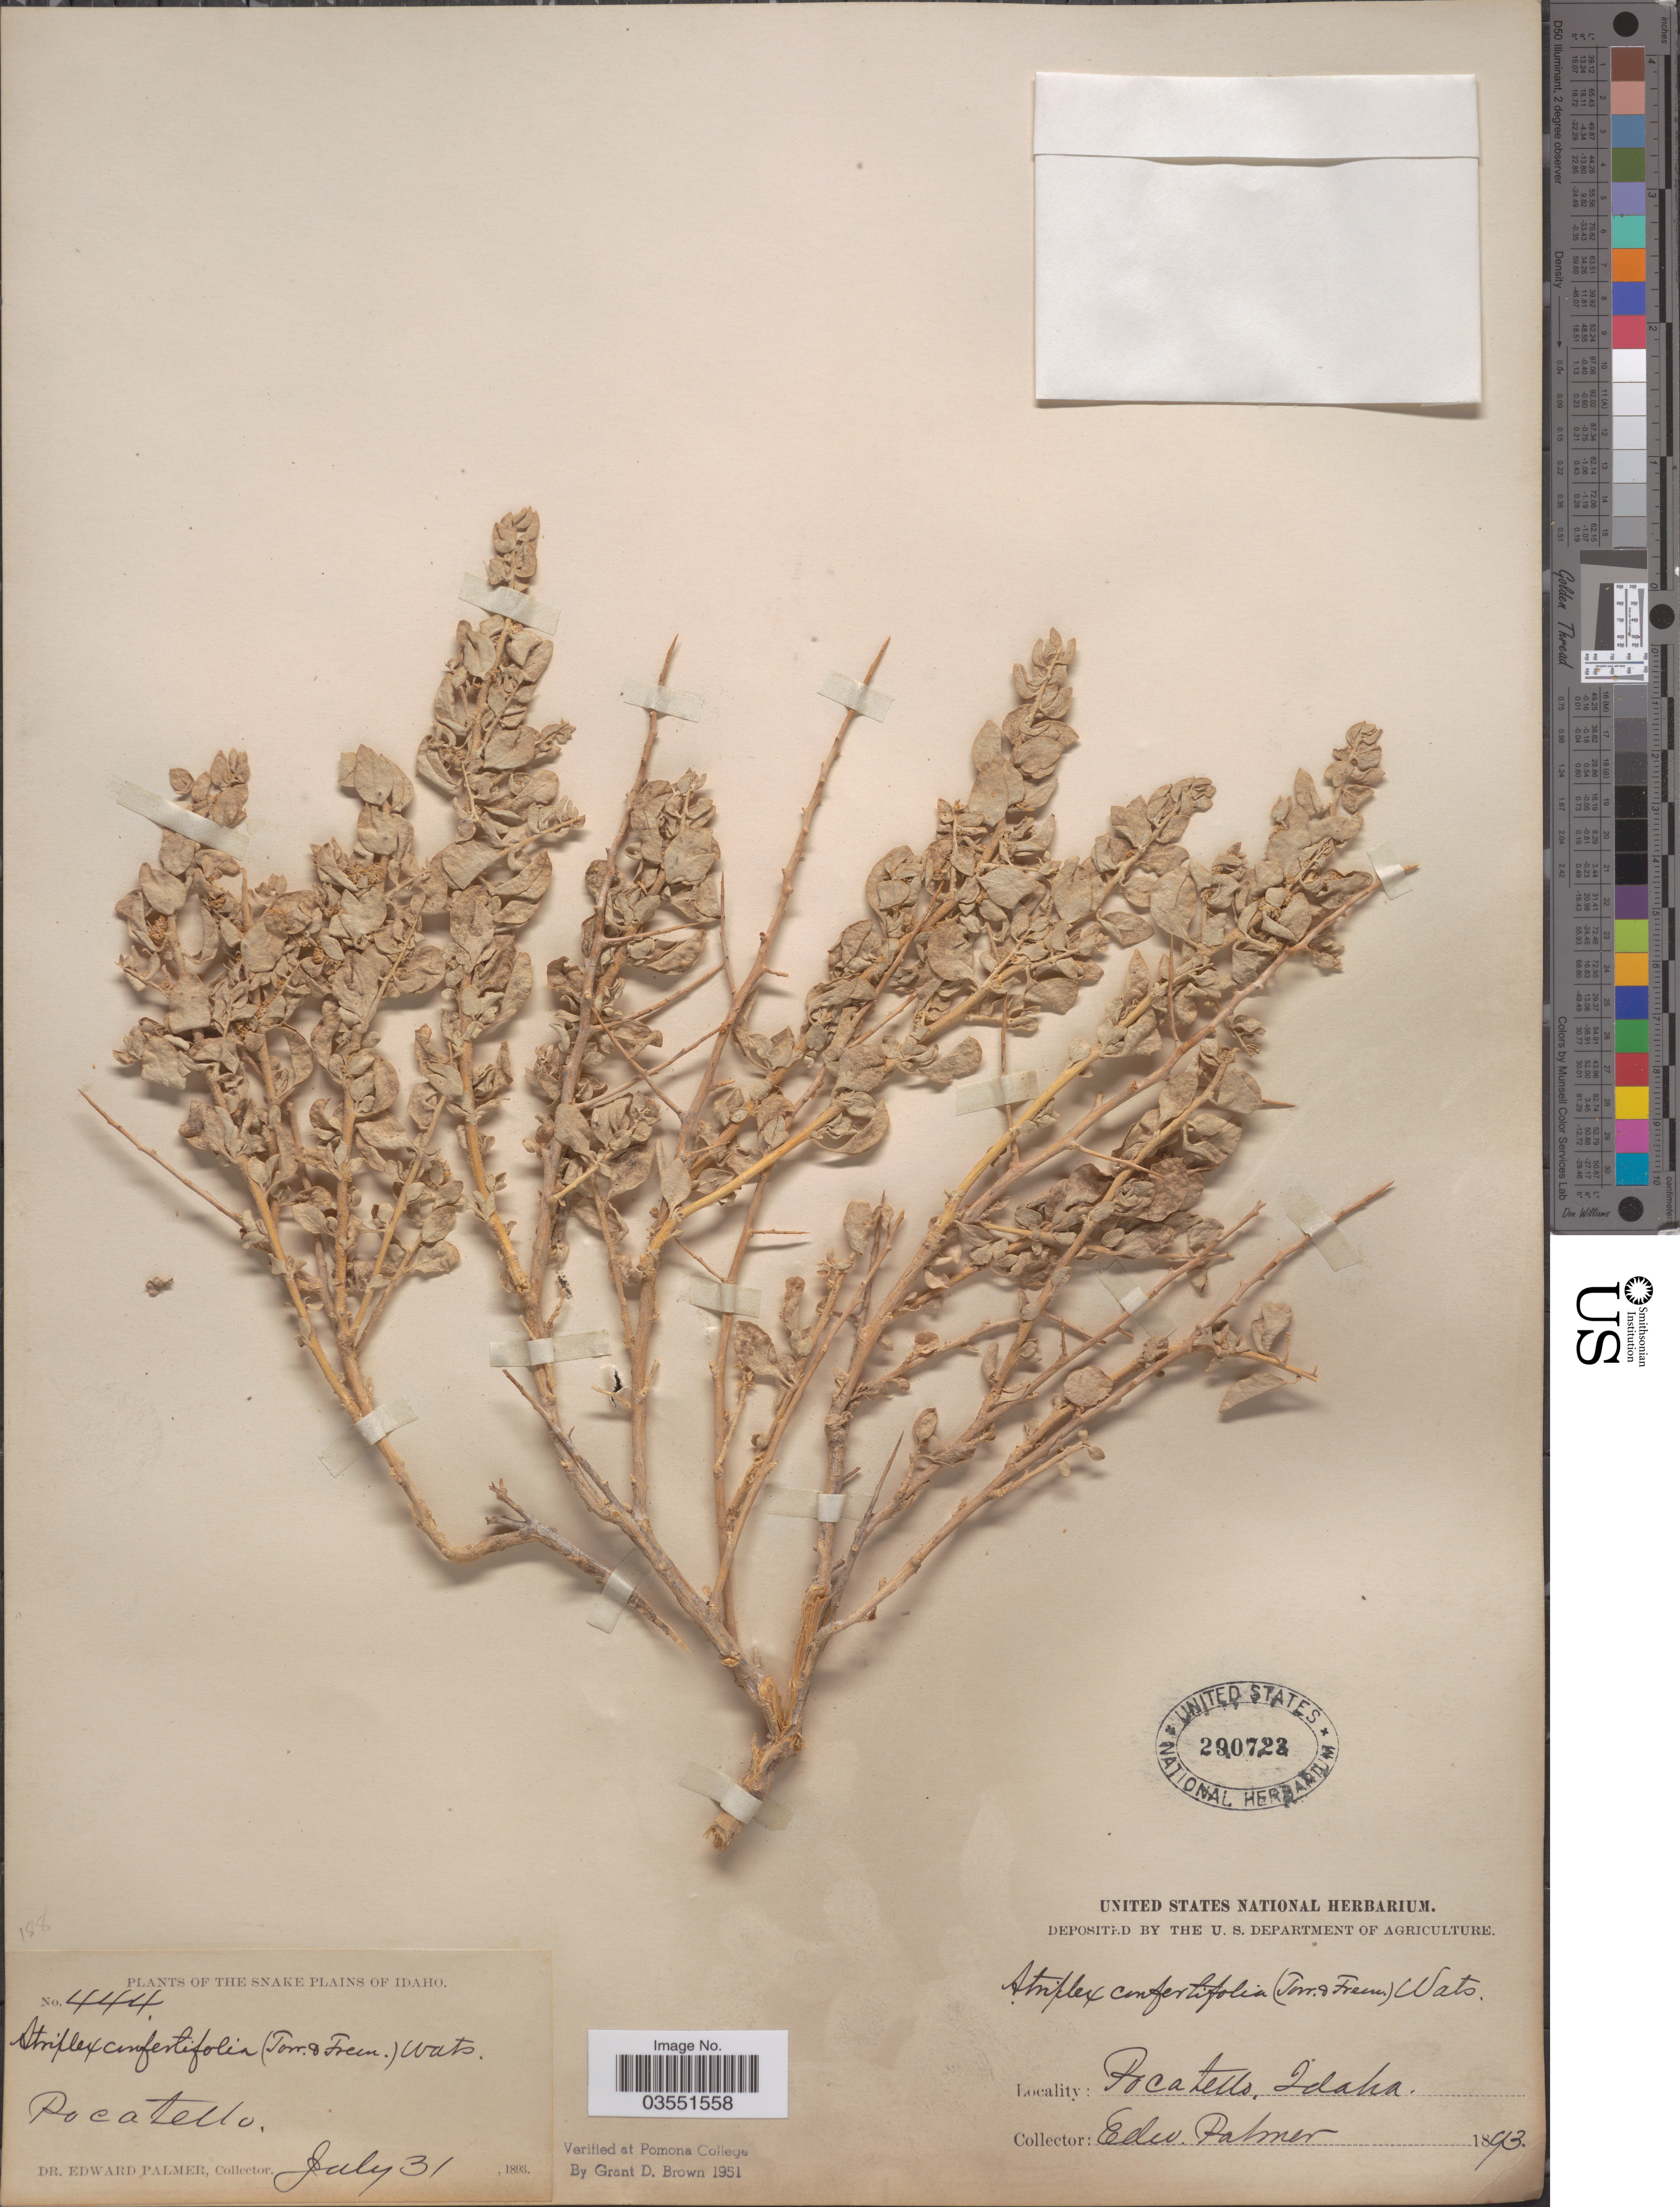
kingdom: Plantae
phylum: Tracheophyta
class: Magnoliopsida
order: Caryophyllales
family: Amaranthaceae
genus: Atriplex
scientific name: Atriplex confertifolia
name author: (Torr. & Frém.) S. Watson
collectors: E. Palmer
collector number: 444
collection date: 1893-07-31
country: United States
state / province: Idaho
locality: The Snake Plains. Pocatello.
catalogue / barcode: US 290723